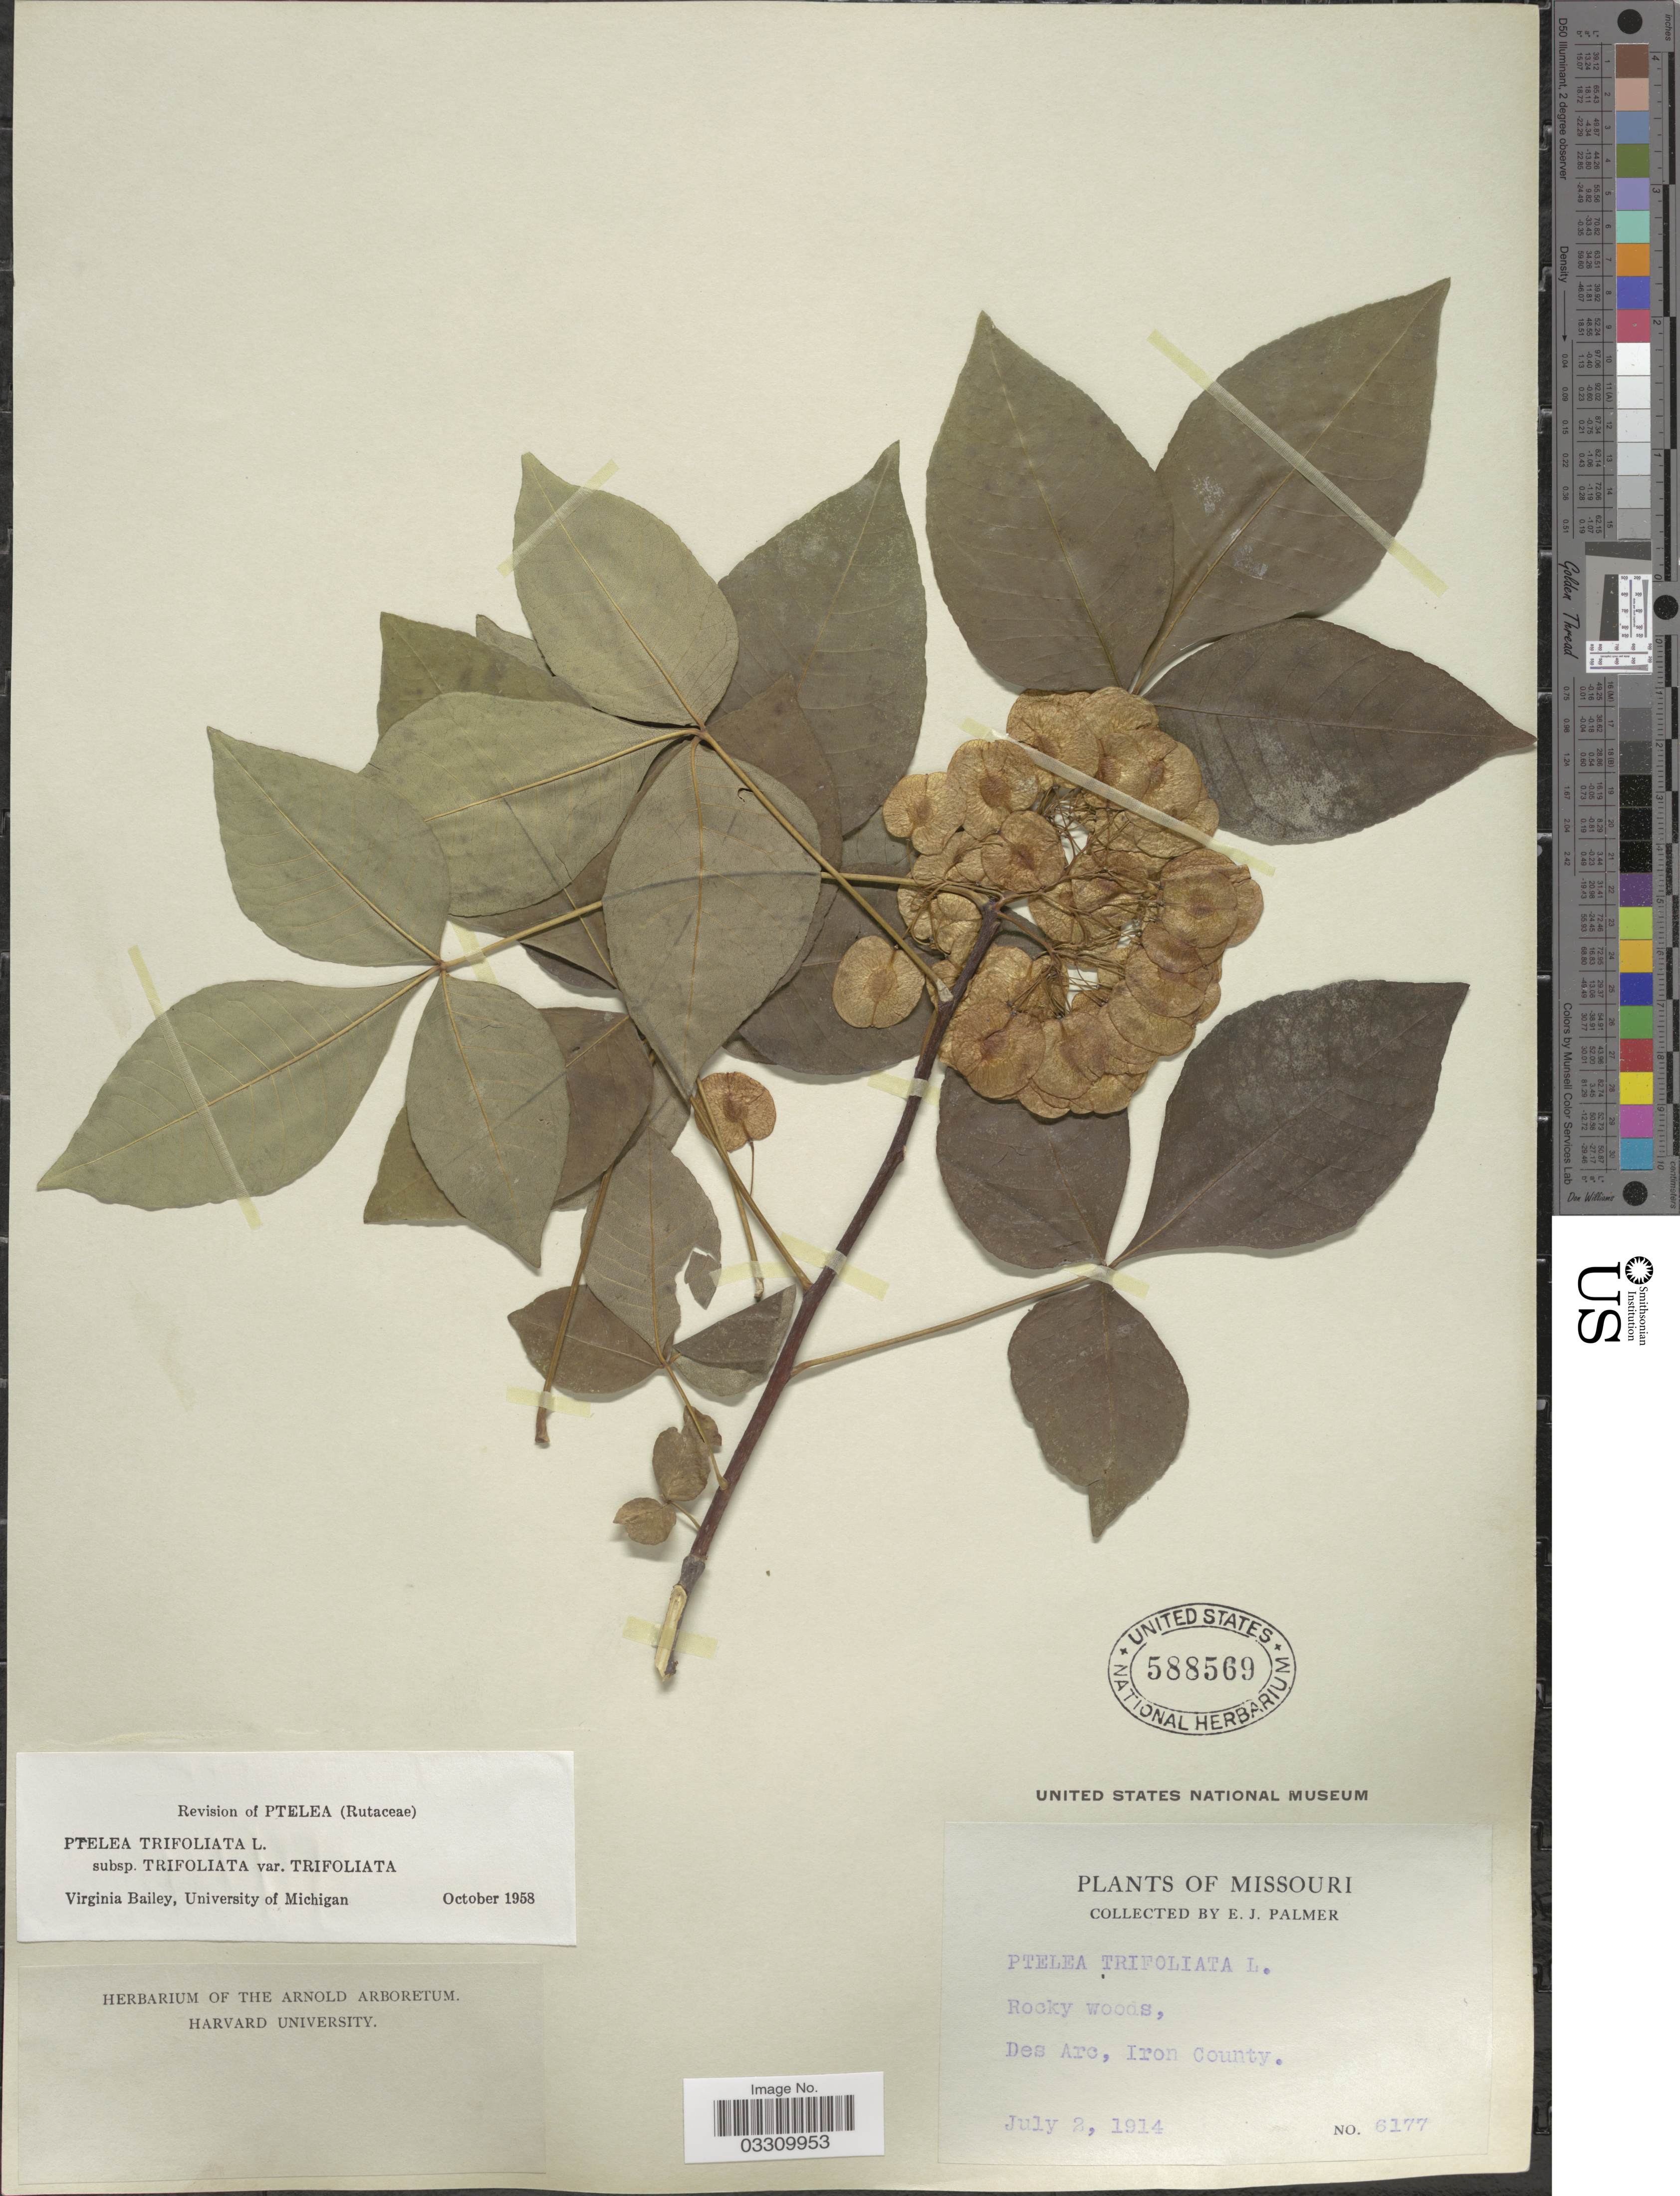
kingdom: Plantae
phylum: Tracheophyta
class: Magnoliopsida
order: Sapindales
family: Rutaceae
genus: Ptelea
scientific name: Ptelea trifoliata var. trifoliata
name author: L.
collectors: E. J. Palmer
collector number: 6177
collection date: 1914-07-02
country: United States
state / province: Missouri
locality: Des Arc, Iron County.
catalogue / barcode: US 588569